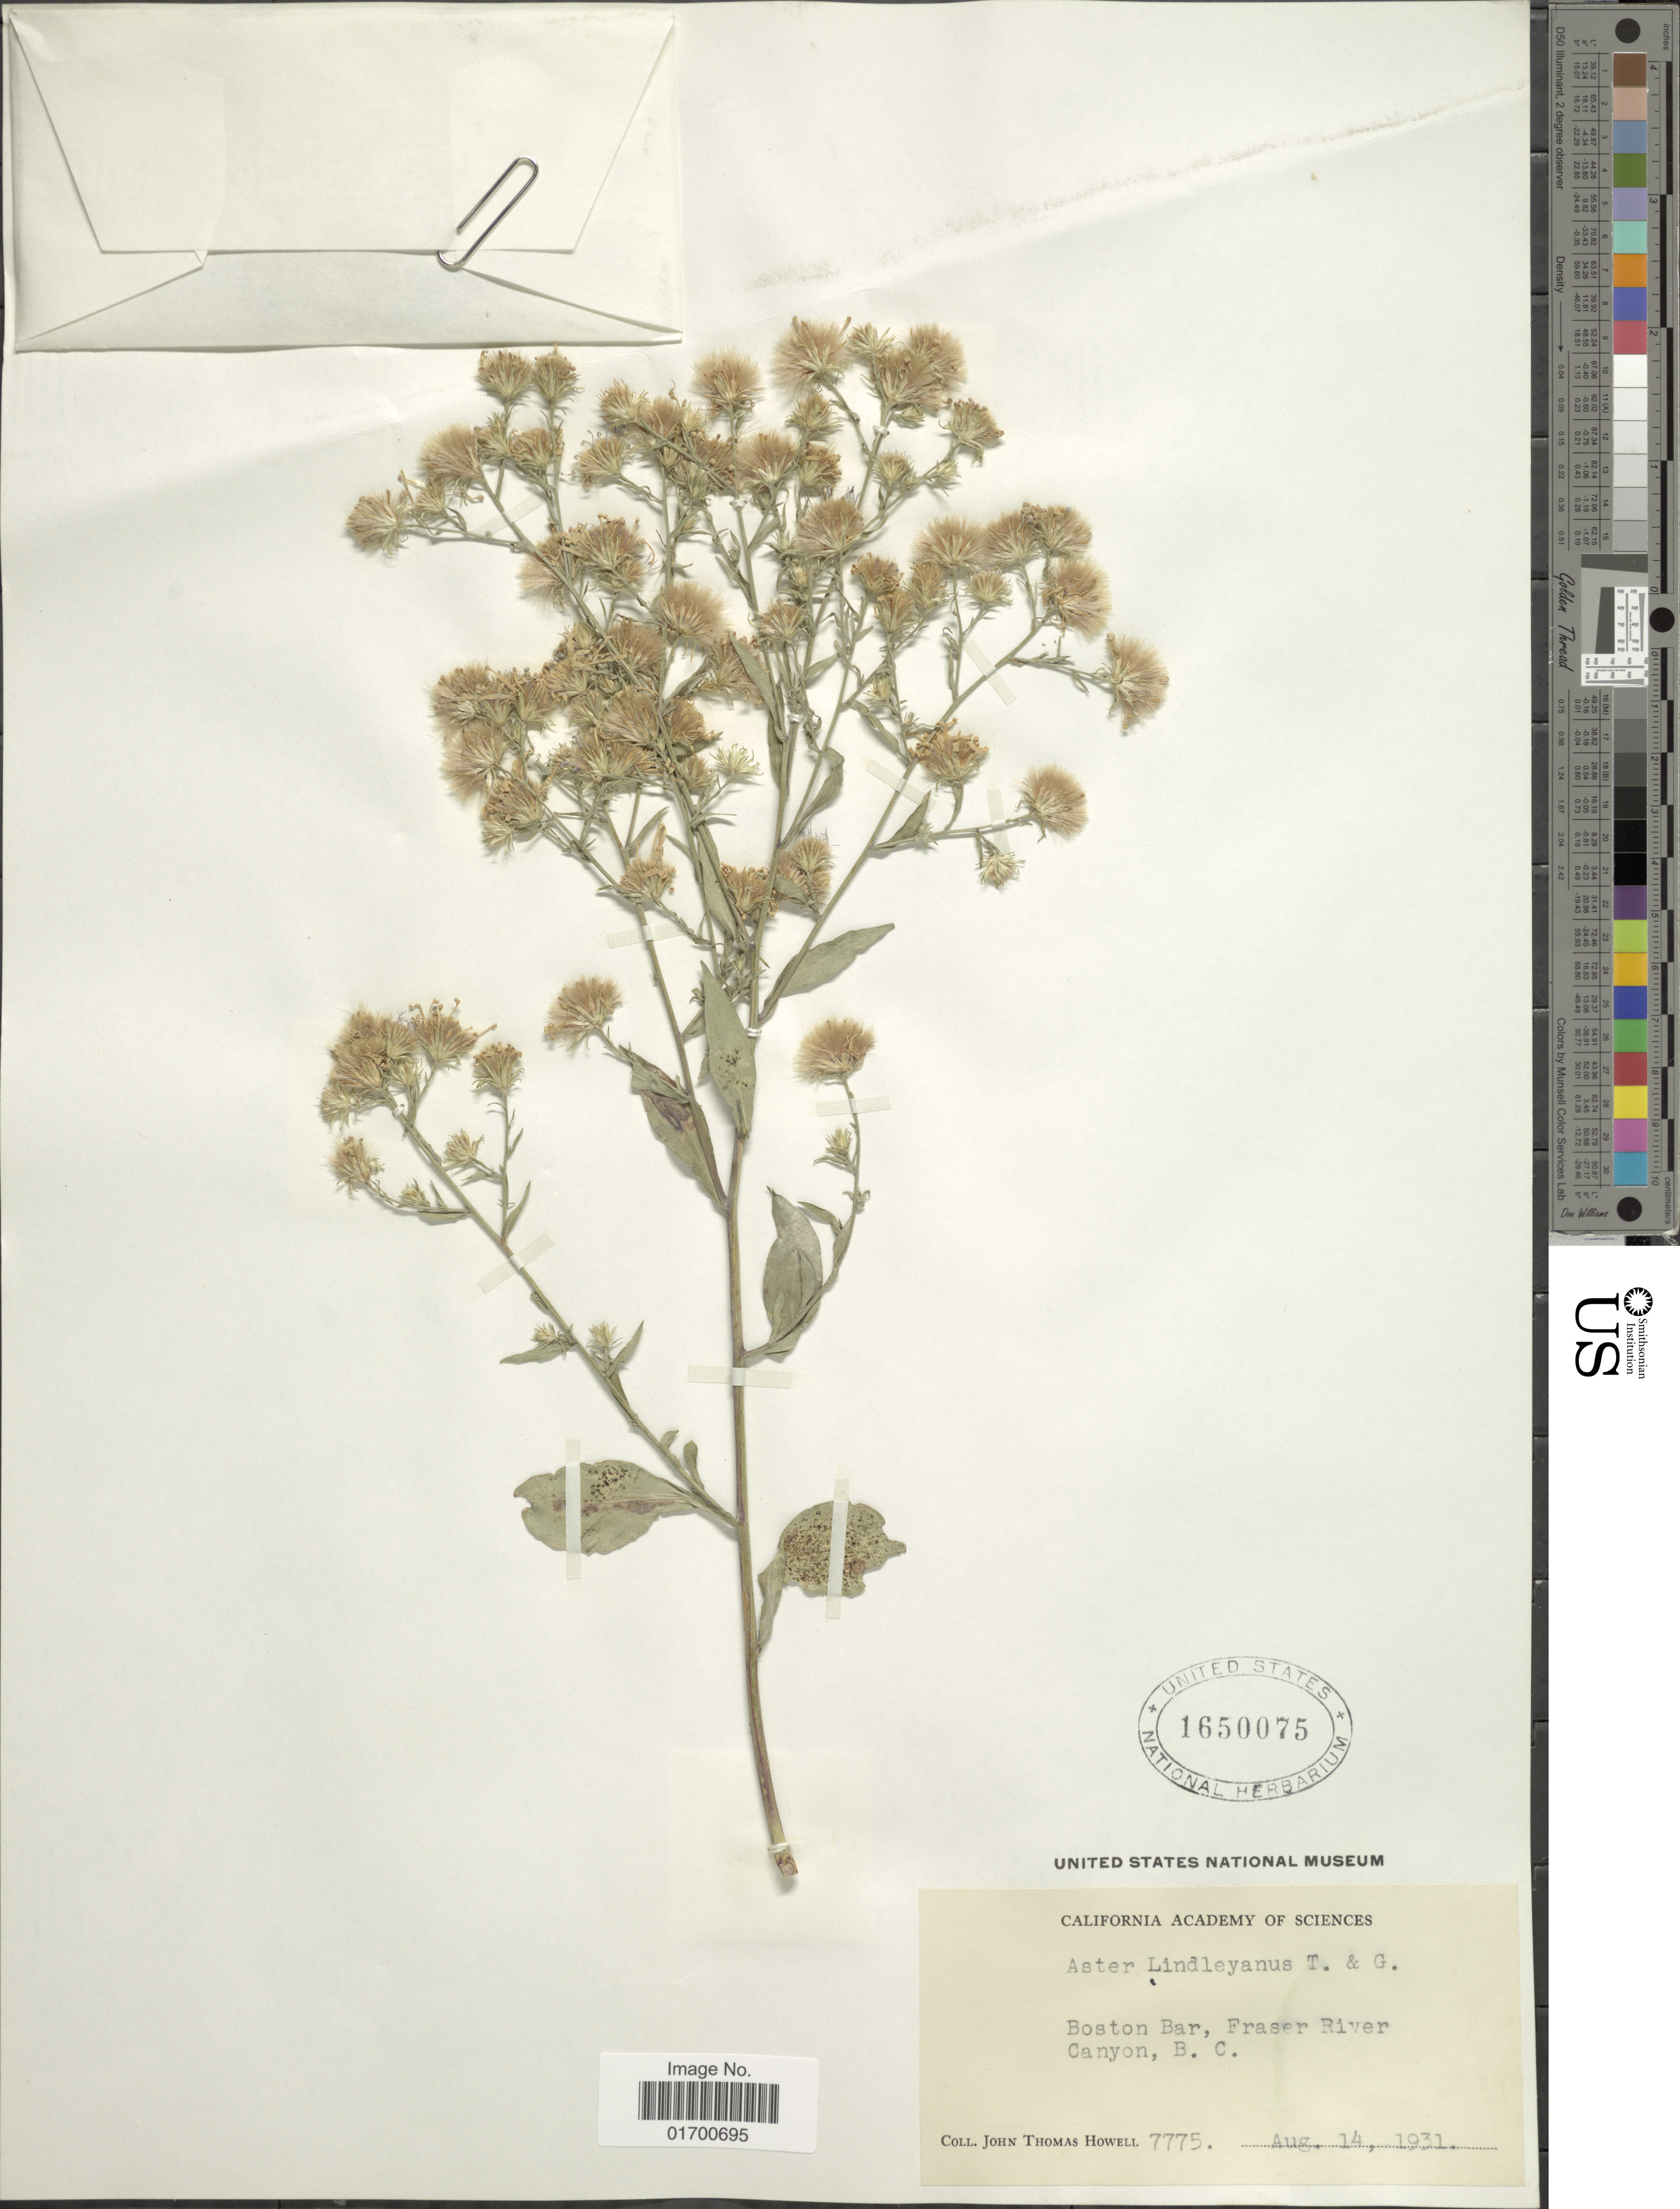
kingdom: Plantae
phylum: Tracheophyta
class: Magnoliopsida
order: Asterales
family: Asteraceae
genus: Symphyotrichum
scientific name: Symphyotrichum ciliolatum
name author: (Lindl.) Á. Löve & D. Löve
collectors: J. T. Howell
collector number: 7775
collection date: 1931-08-14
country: Canada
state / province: British Columbia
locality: Boston Bar, Fraser River, Canyon, B.C.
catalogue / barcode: US 1650075